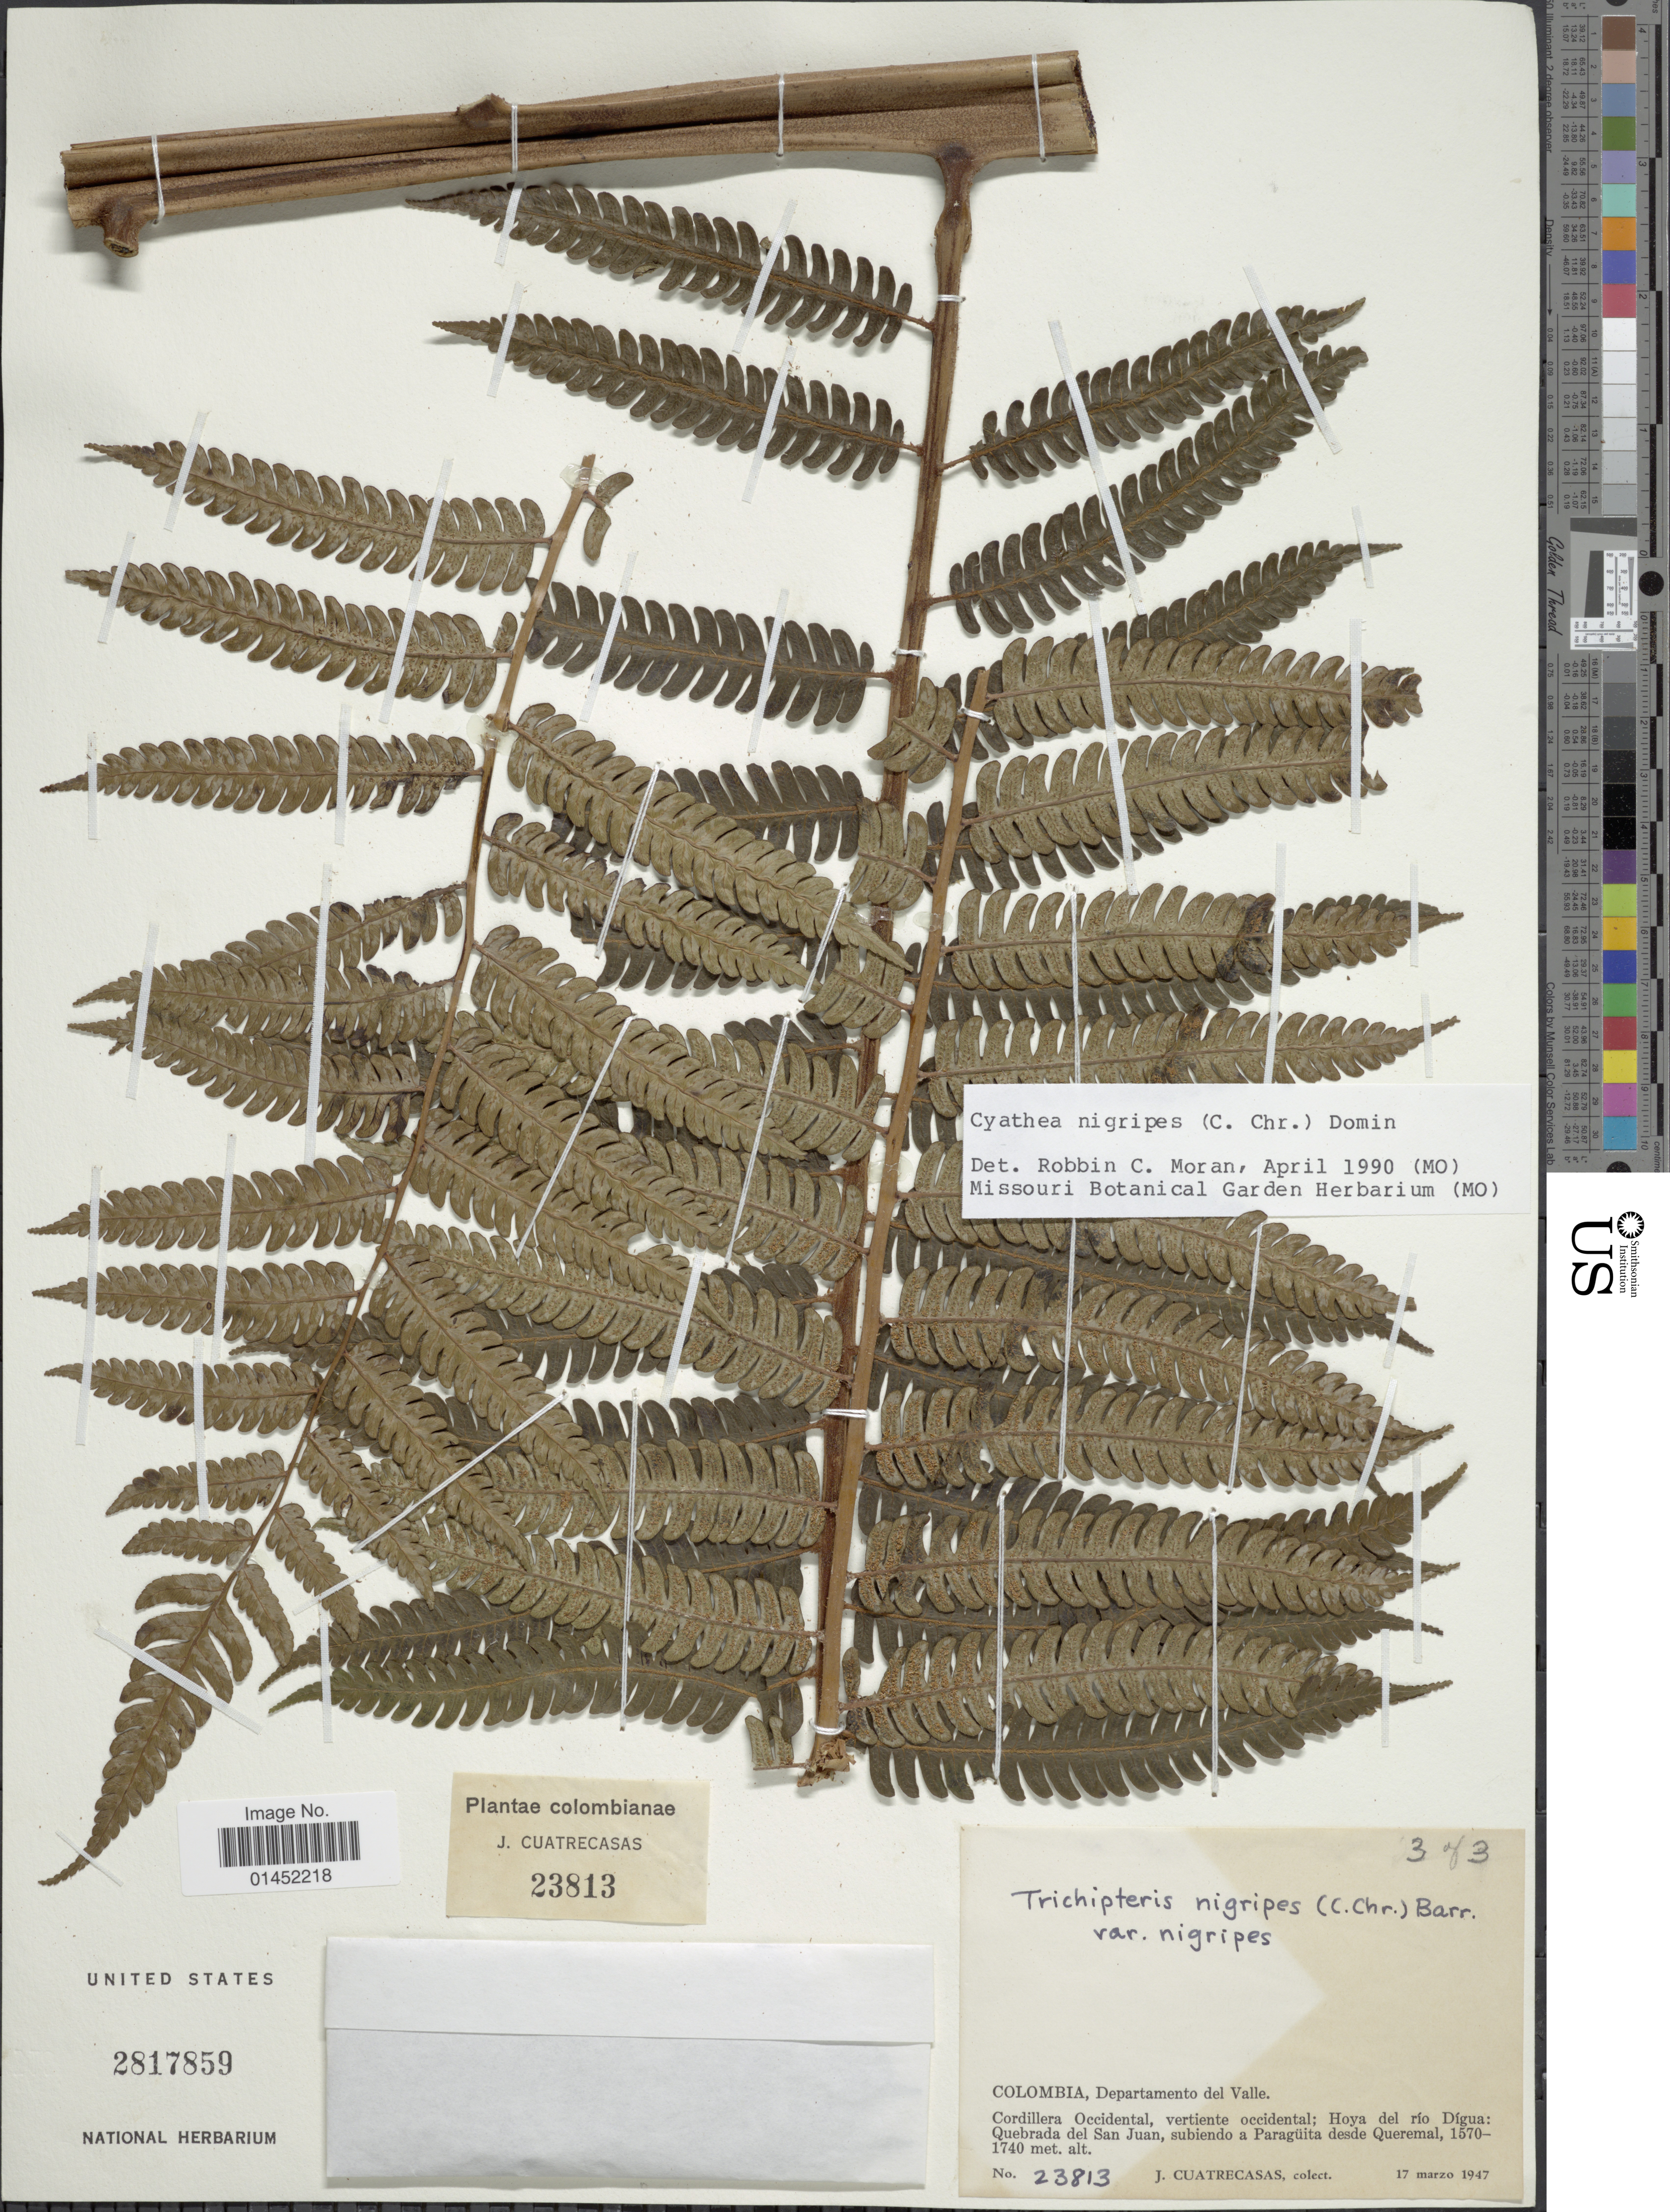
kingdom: Plantae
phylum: Tracheophyta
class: Polypodiopsida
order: Cyatheales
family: Cyatheaceae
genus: Cyathea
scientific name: Cyathea nigripes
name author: (C. Chr.) Domin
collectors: J. Cuatrecasas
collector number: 23813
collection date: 1947-03-17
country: Colombia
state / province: Valle del Cauca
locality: Departamento del Valle, Cordillera Occidental, vertiente occidental; Hoya del río Dígua Quebrada del San Juan, subiendo a Paragüita dede Queremal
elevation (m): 1570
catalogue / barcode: US 2817859